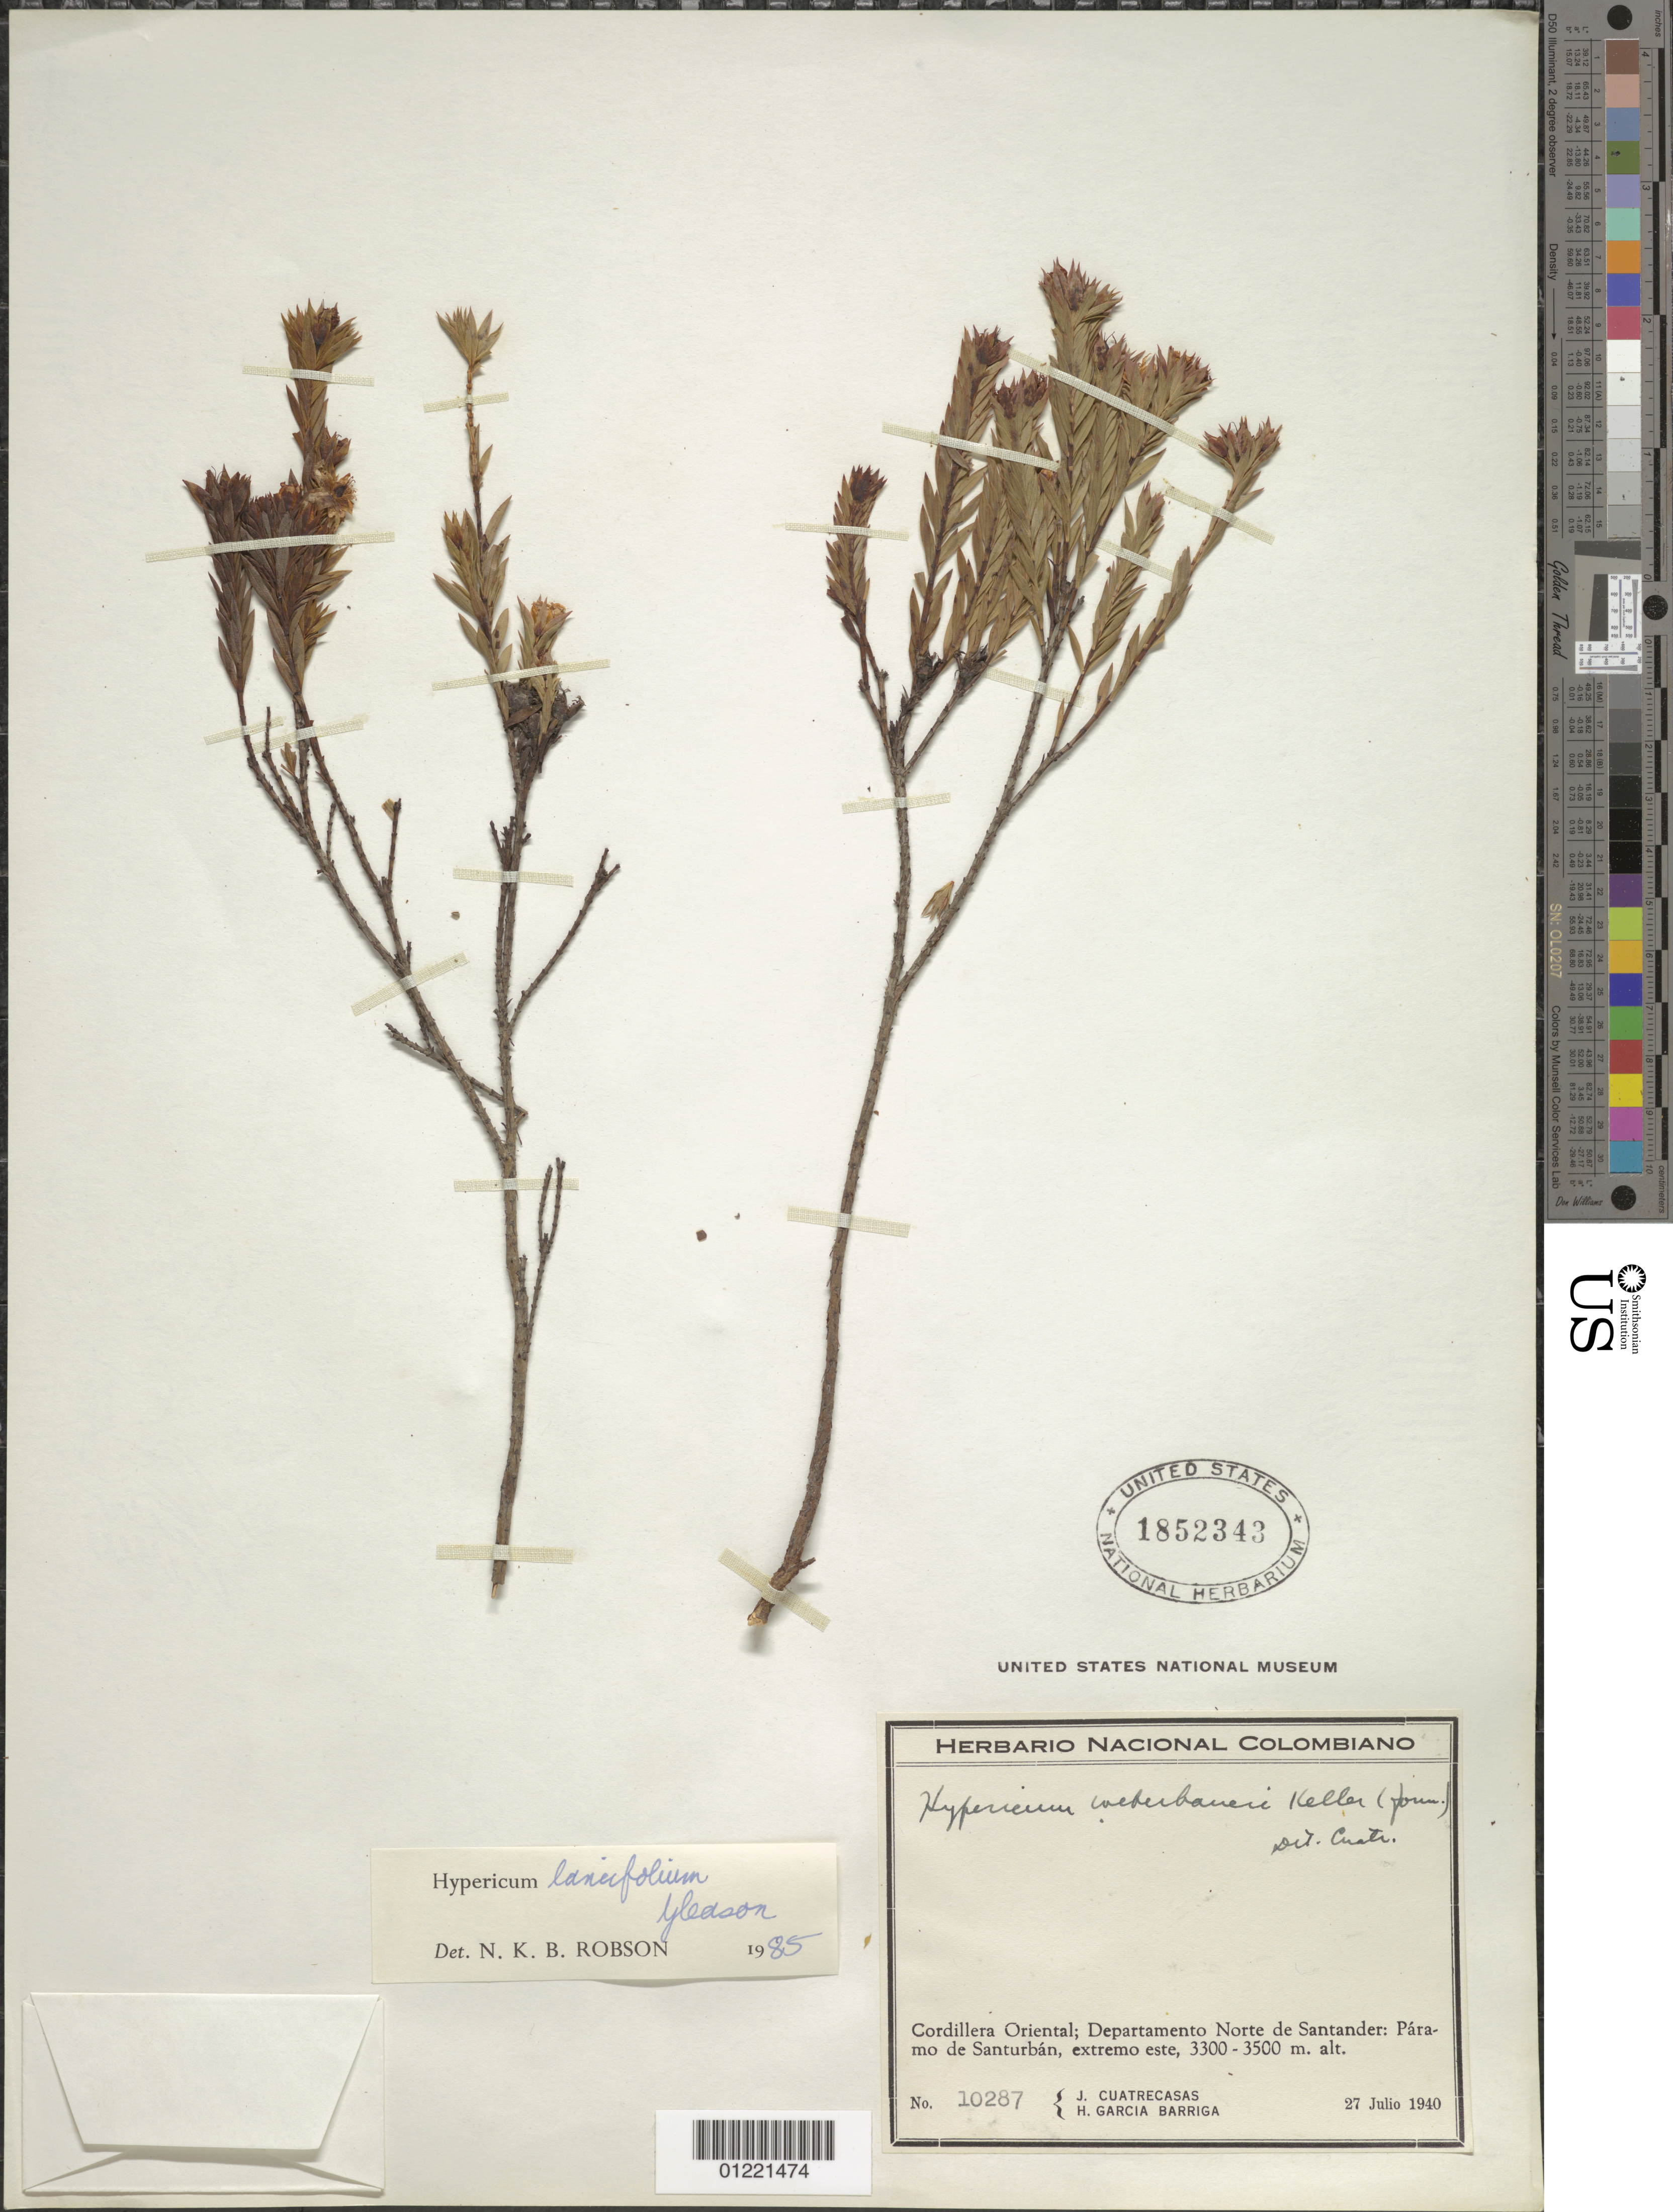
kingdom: Plantae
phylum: Tracheophyta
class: Magnoliopsida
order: Malpighiales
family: Hypericaceae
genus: Hypericum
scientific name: Hypericum lancifolium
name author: Gleason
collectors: J. Cuatrecasas & H. García Barriga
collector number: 10287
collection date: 1940-07-27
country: Colombia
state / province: Norte de Santander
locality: Paramo de Santurban, extremo este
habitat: paramo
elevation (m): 3300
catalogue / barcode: US 1852343